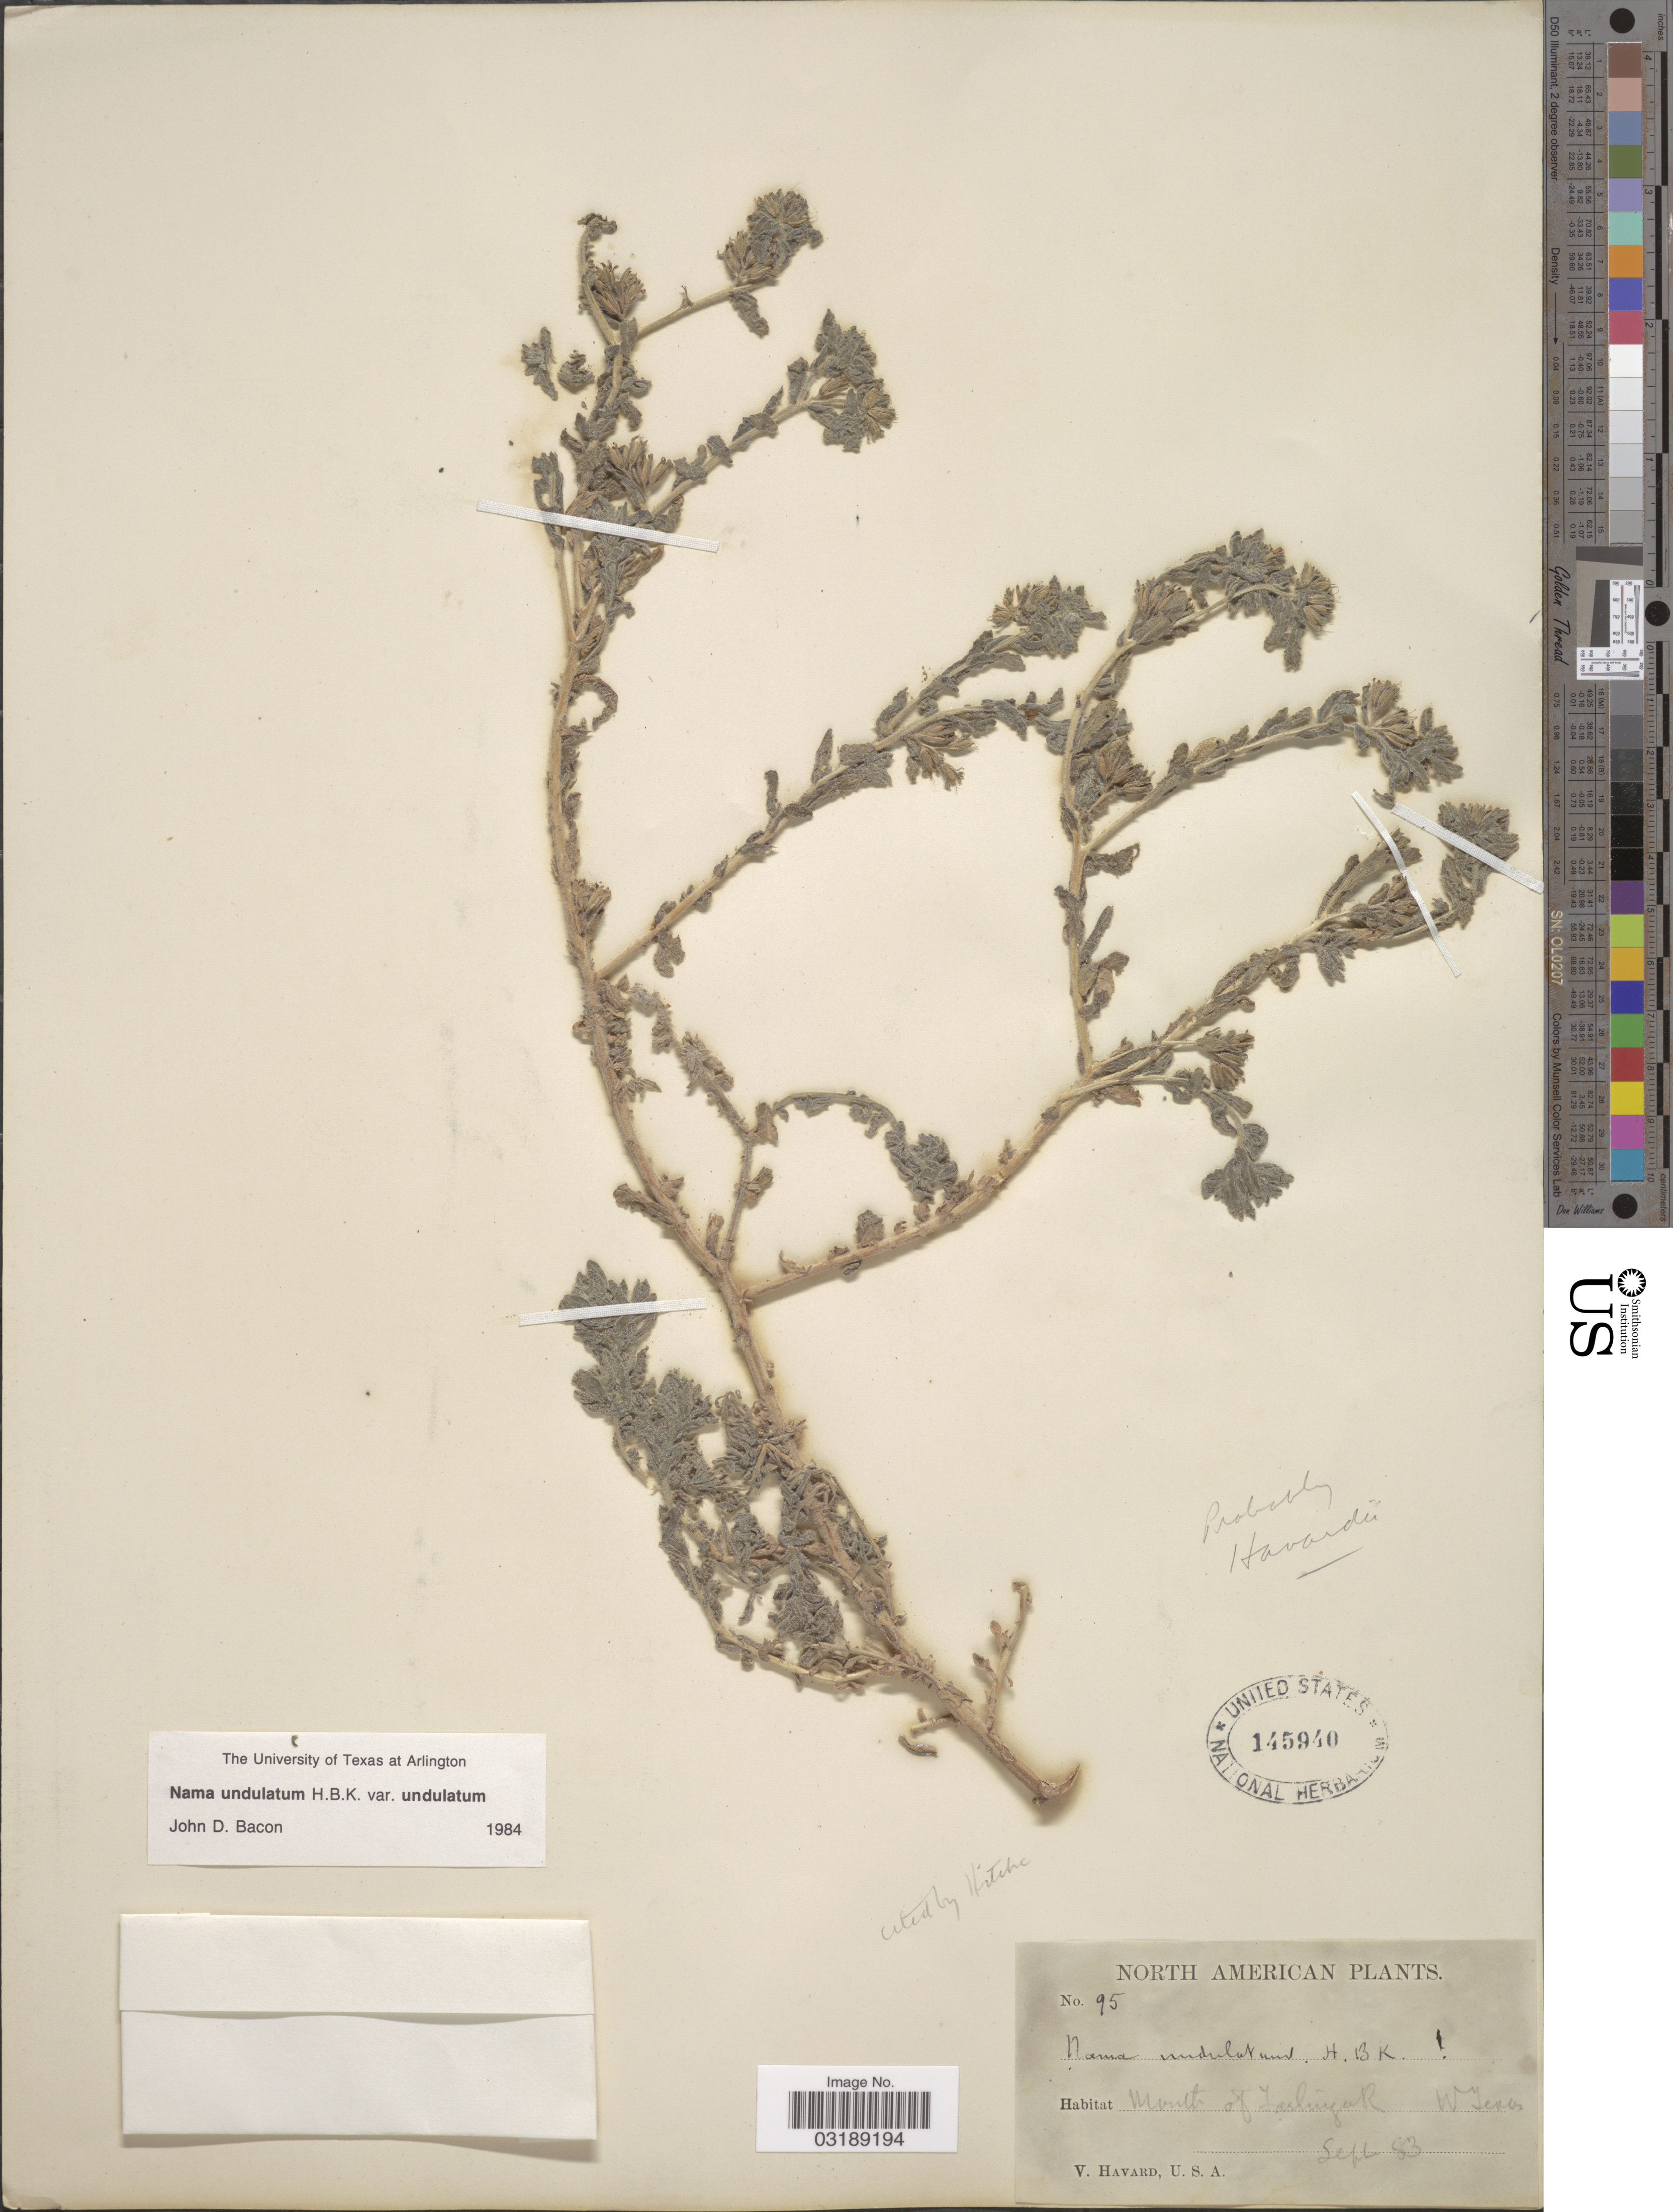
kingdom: Plantae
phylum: Tracheophyta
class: Magnoliopsida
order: Boraginales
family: Namaceae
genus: Nama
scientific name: Nama undulatum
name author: Kunth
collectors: V. Havard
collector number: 95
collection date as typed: Transcribed d/m/y: /9/83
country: United States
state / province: Texas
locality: Mouth of Terlingua R, W. Texas.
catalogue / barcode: US 145940